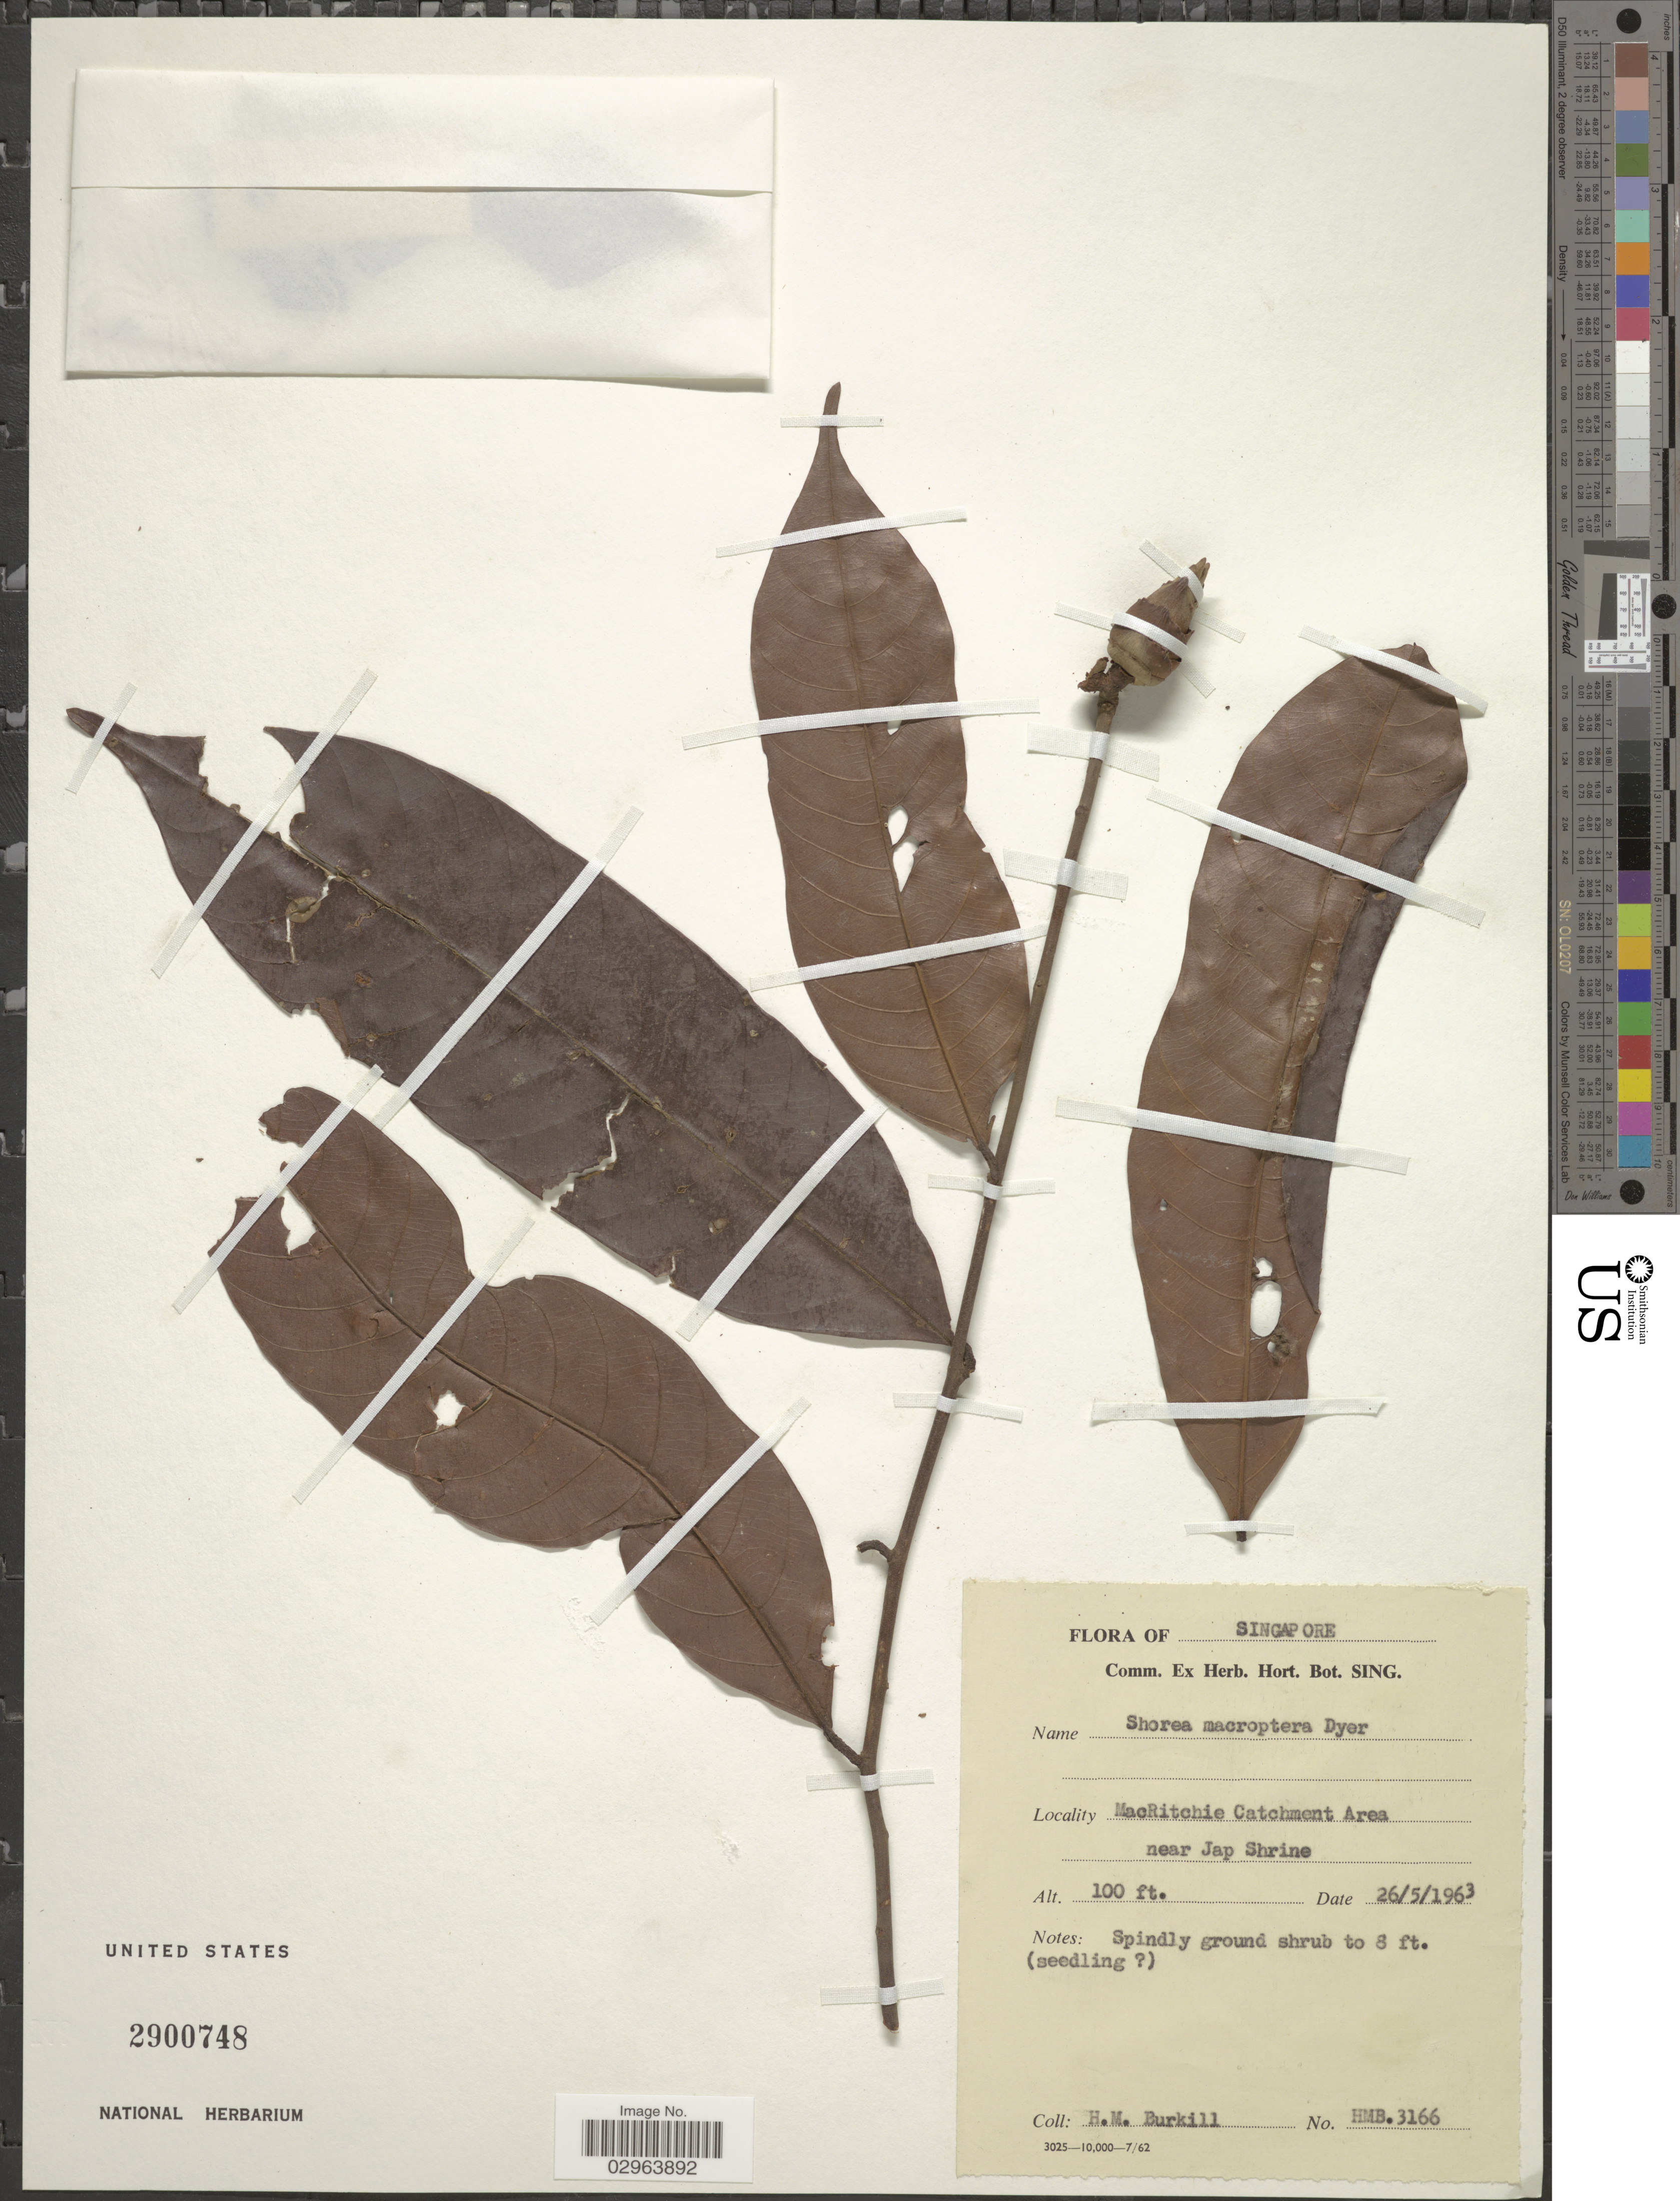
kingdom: Plantae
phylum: Tracheophyta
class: Magnoliopsida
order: Malvales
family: Dipterocarpaceae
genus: Rubroshorea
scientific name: Rubroshorea macroptera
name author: (Dyer) P.S. Ashton & J. Heck.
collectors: H. M. Burkill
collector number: HMB3166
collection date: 1963-05-26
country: Singapore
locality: MacRitchie Catchment Area near Jap Shrine.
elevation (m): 30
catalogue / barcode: US 2900748